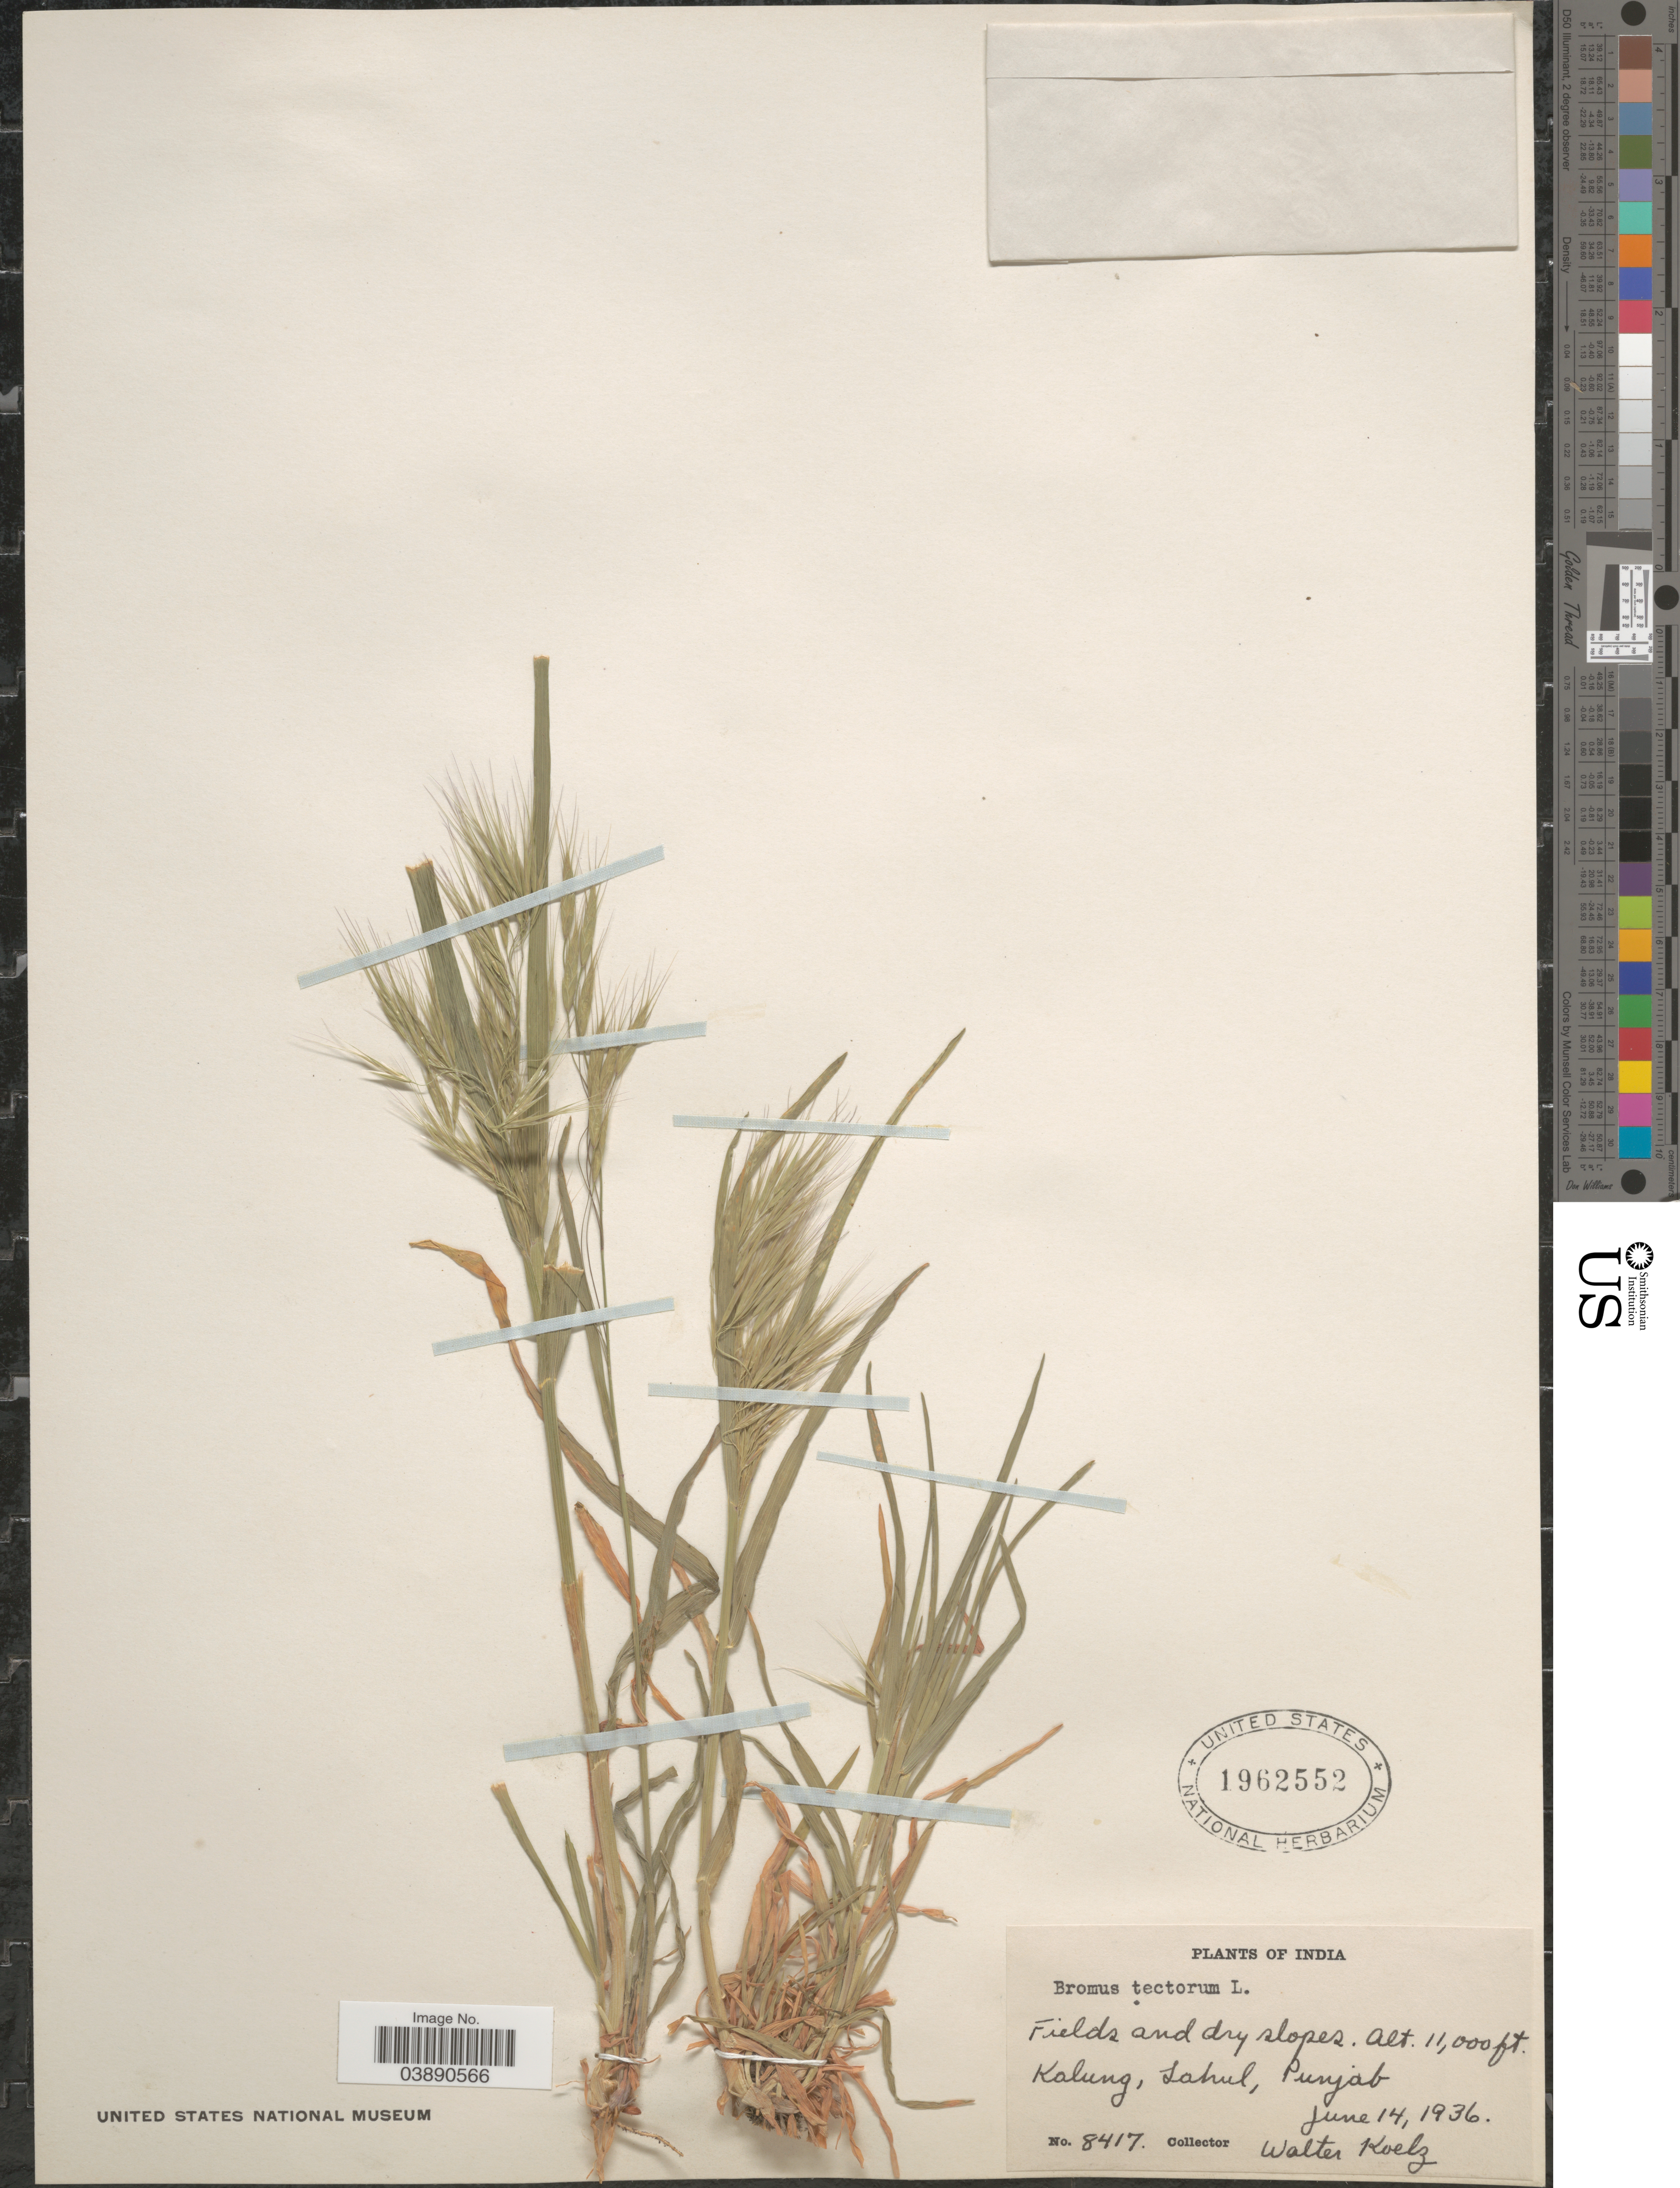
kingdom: Plantae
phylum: Tracheophyta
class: Liliopsida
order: Poales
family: Poaceae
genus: Bromus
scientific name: Bromus tectorum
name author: L.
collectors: W. N. Koelz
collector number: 8417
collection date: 1936-06-14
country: India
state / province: Punjab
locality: Kalung, Lahul.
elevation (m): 3353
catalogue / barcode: US 1962552